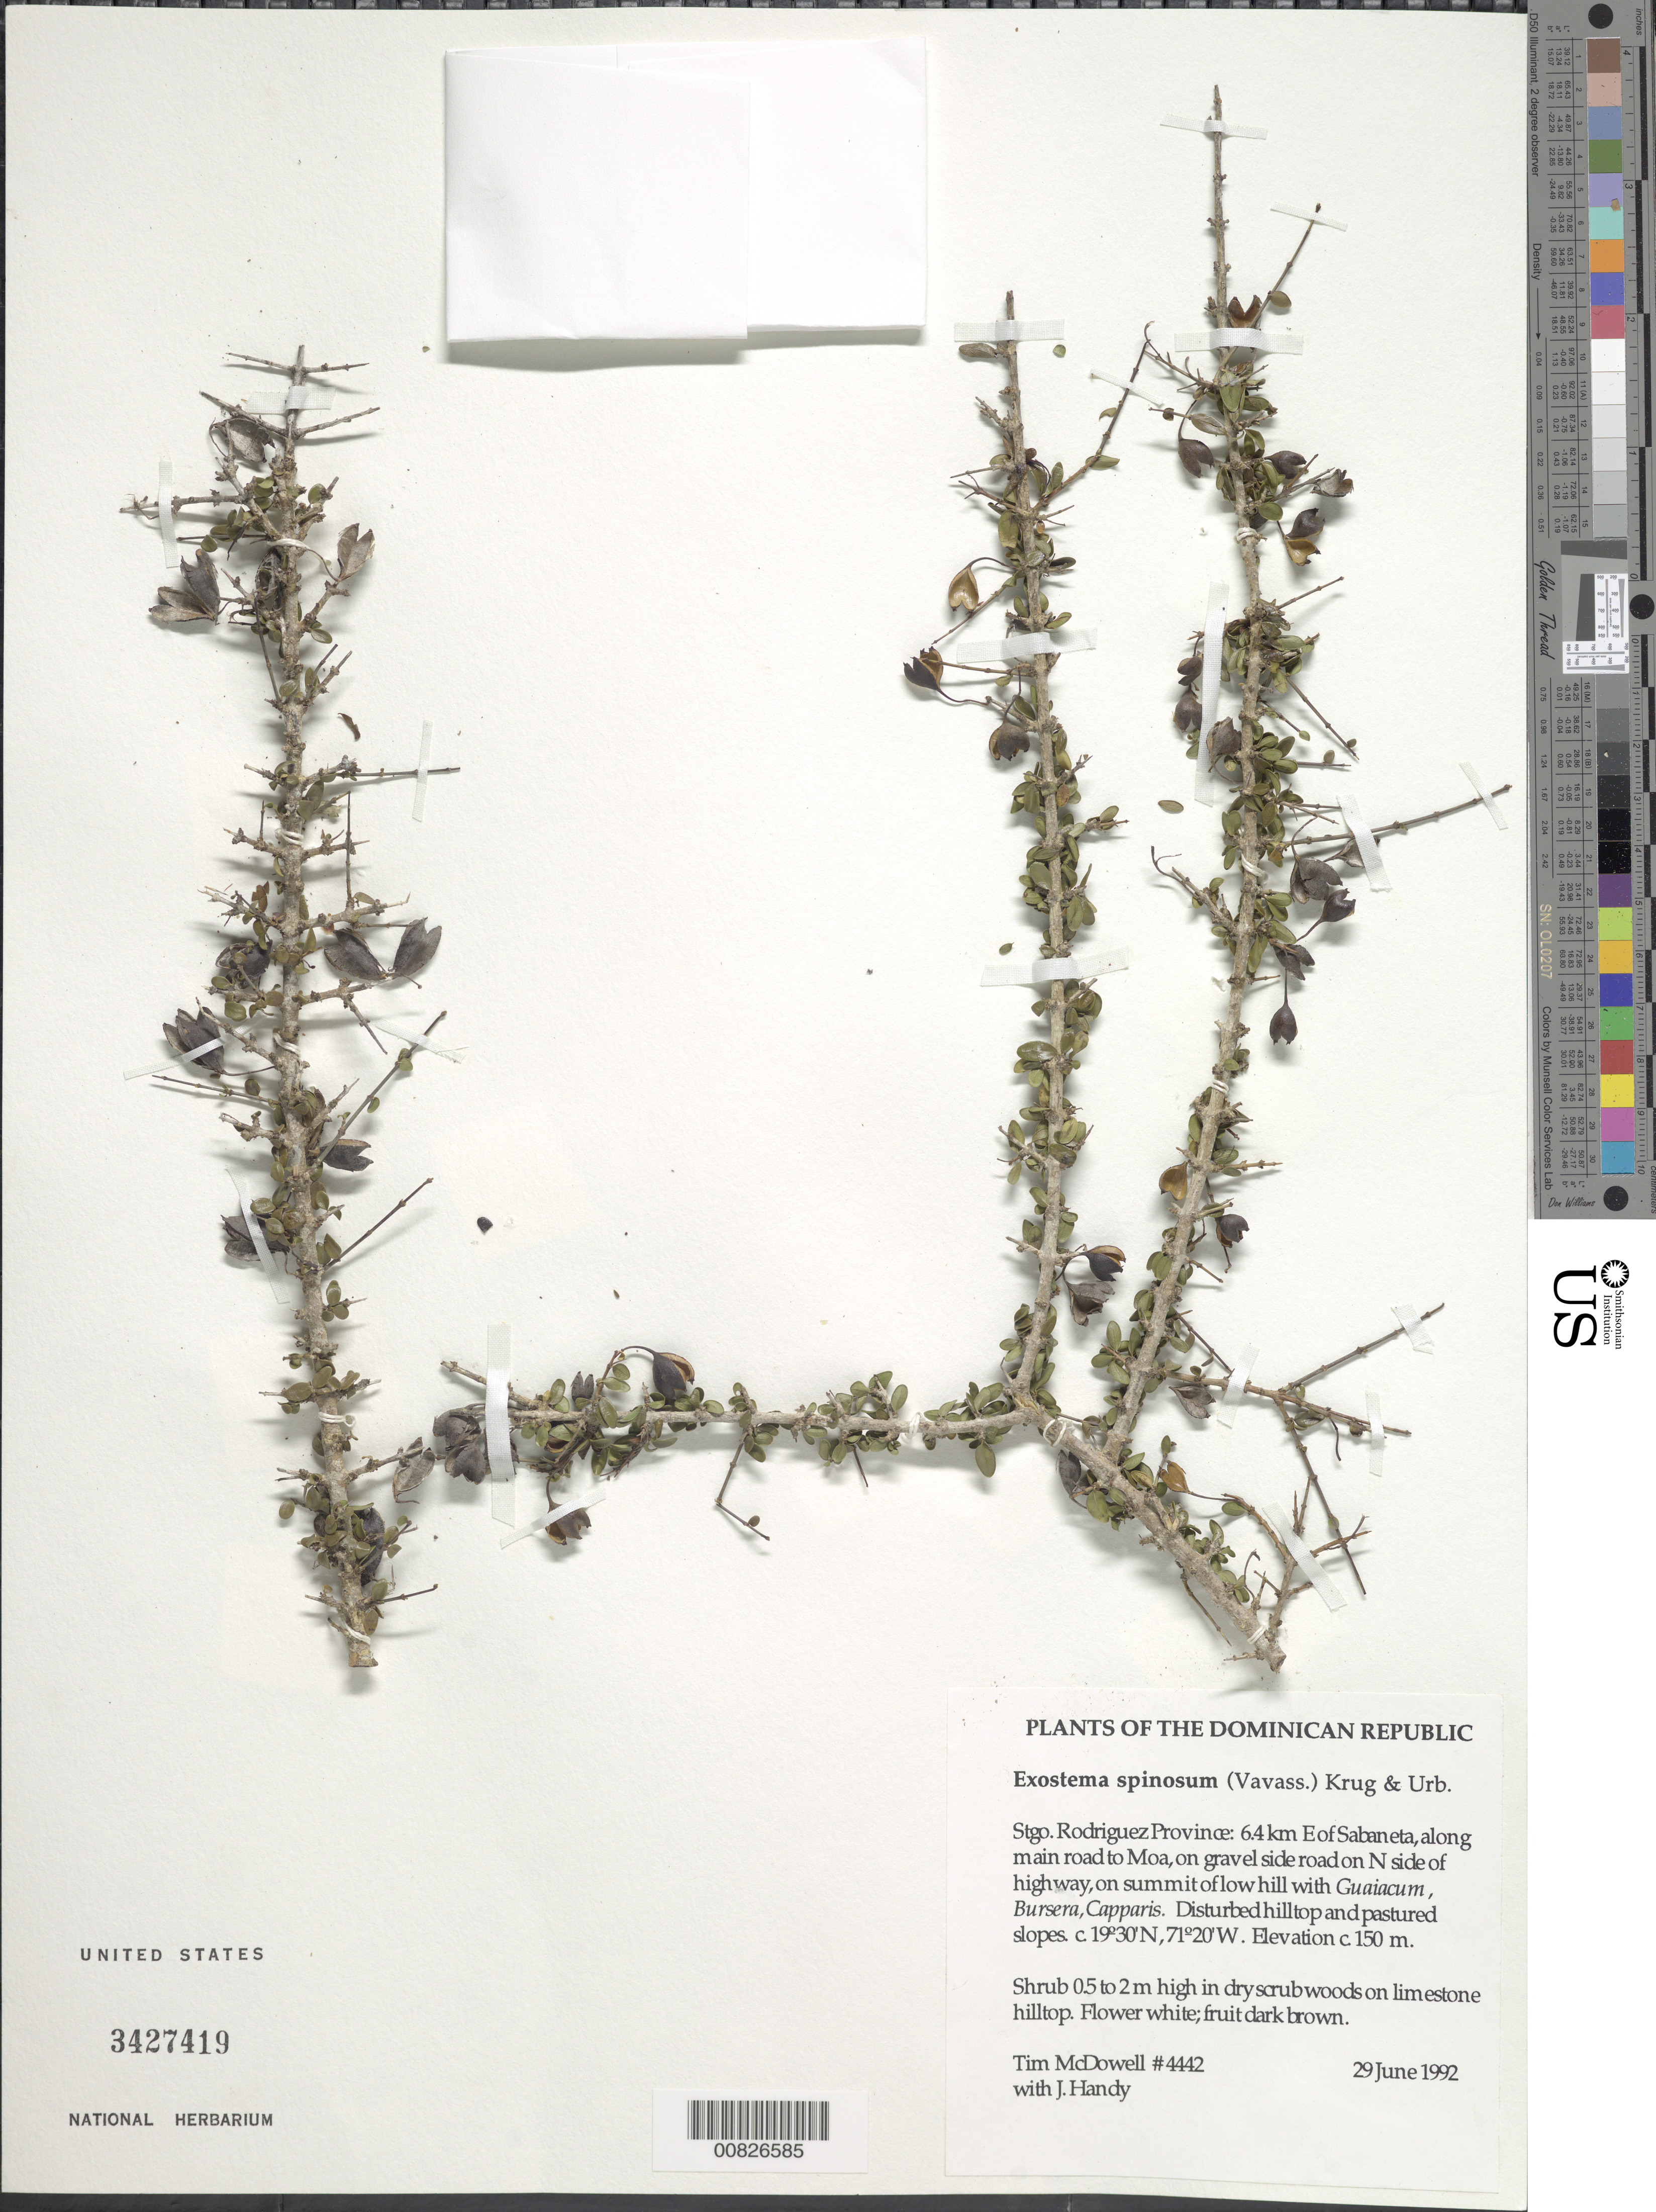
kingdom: Plantae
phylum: Tracheophyta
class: Magnoliopsida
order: Gentianales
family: Rubiaceae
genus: Exostema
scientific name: Exostema spinosum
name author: (Vavass.) Krug & Urb.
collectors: T. McDowell & J. Handy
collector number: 4442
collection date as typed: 29 Jun 1992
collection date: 1992-06-29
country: Dominican Republic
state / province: Santiago Rodríguez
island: Hispaniola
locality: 6.4 km E of Sabaneta, along main road to Moa, on gravel side road on N side of highway, on summit of low hill (Guaiacum, Bursera, Capparis) Disturbed hilltop and pastured slopes.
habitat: In dry scrubwoods on limestone hilltop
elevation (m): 150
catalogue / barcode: US 3427419